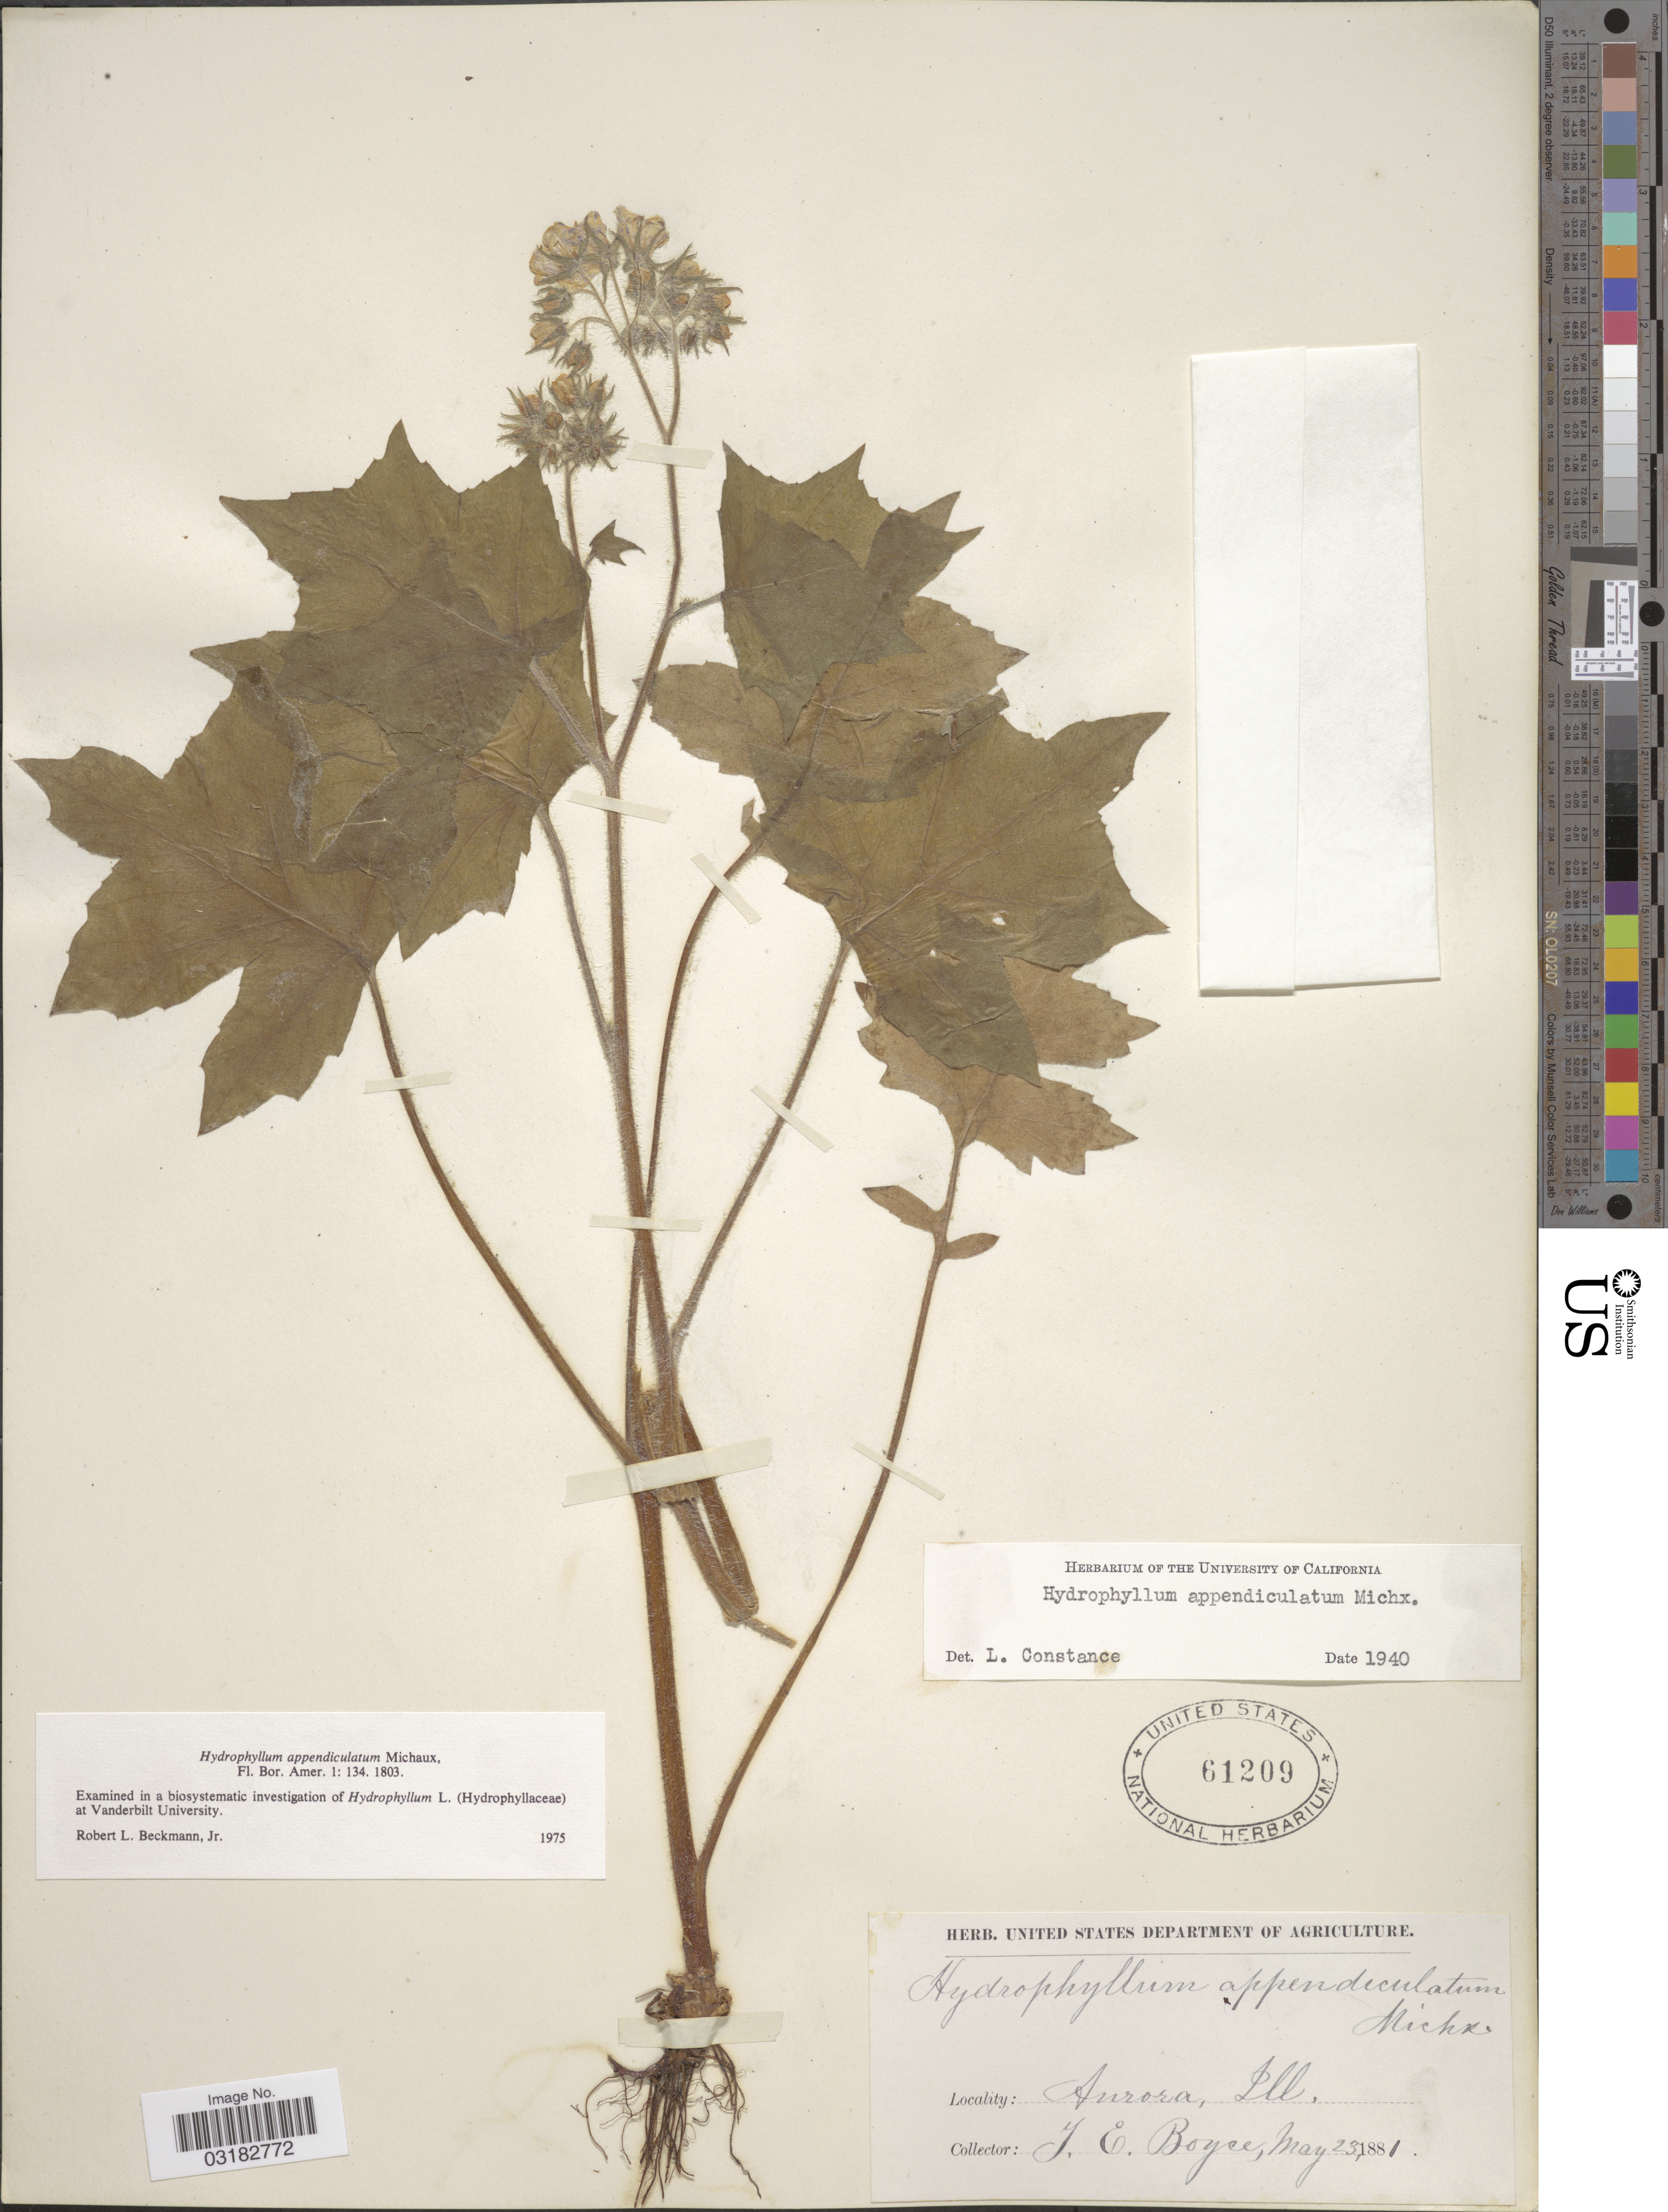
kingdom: Plantae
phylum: Tracheophyta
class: Magnoliopsida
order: Boraginales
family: Hydrophyllaceae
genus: Hydrophyllum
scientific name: Hydrophyllum appendiculatum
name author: Michx.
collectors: Y. Boyce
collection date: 1881-05-23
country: United States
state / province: Illinois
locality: Aurora.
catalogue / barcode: US 61209